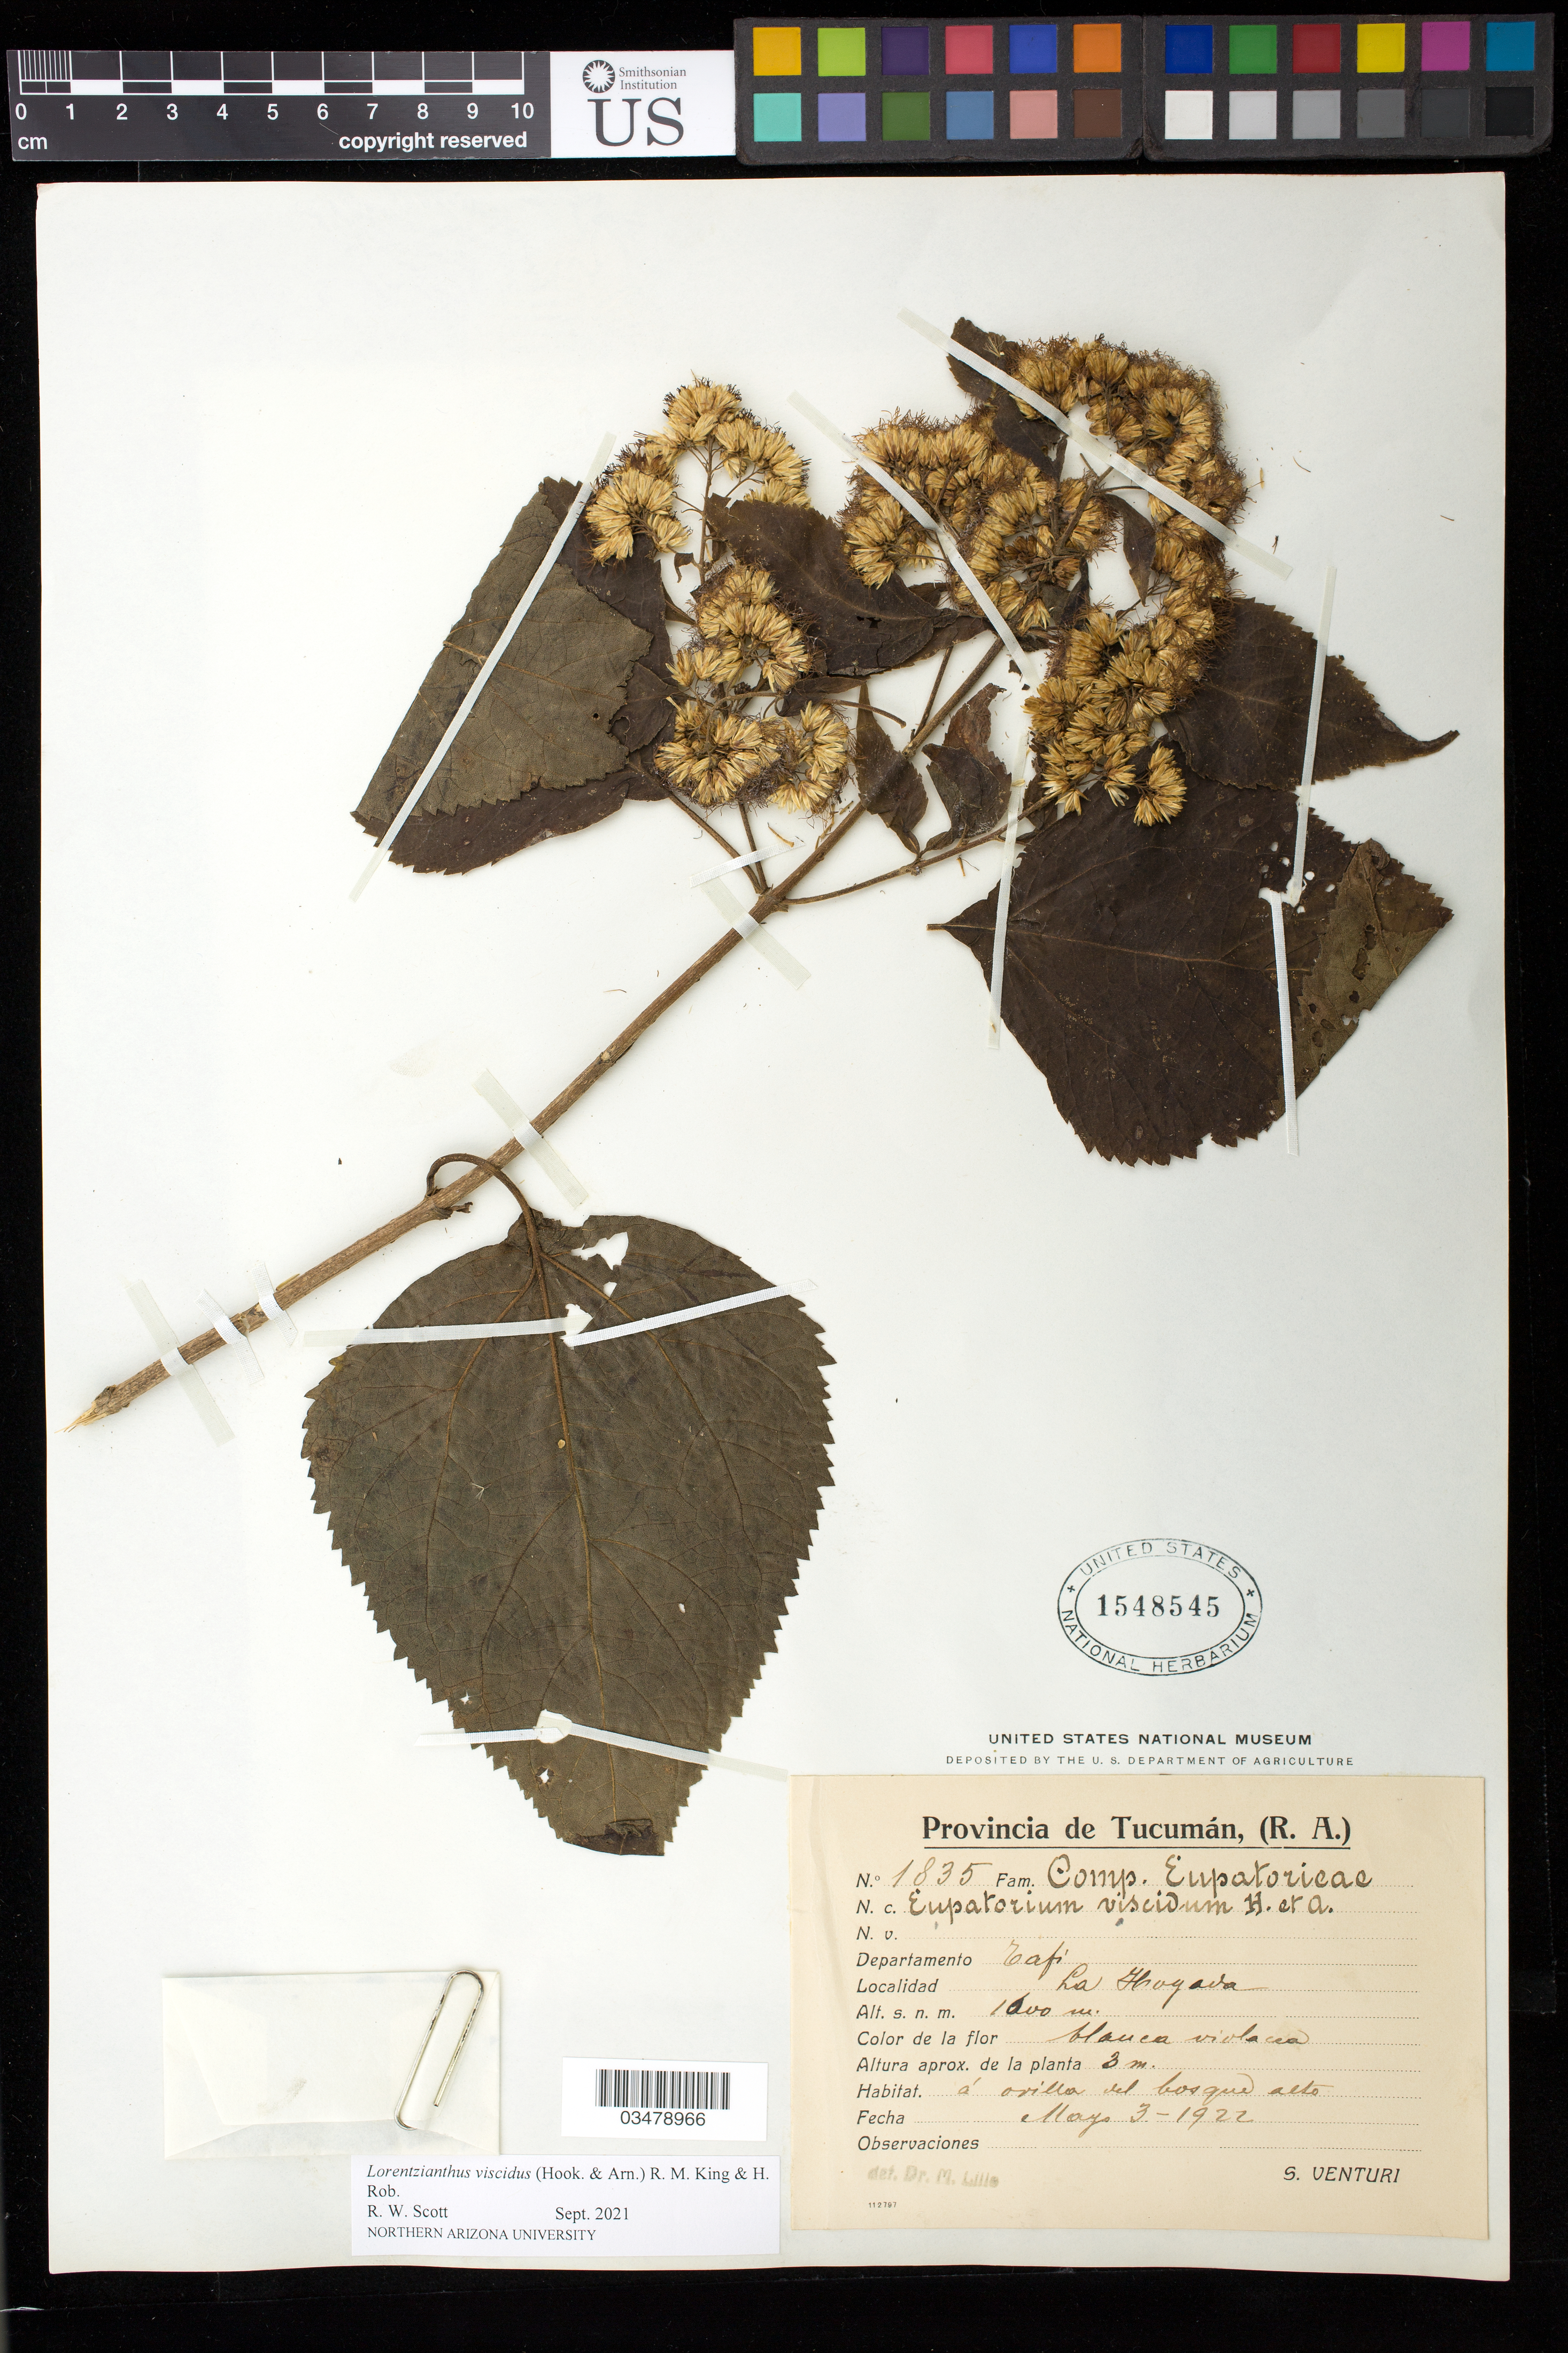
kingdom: Plantae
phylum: Tracheophyta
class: Magnoliopsida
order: Asterales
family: Asteraceae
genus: Lorentzianthus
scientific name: Lorentzianthus viscidus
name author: (Hook. & Arn.) R.M. King & H. Rob.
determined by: Scott, R. W.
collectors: S. Venturi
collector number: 1835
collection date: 1922-05-03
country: Argentina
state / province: Tucuman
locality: Departamento Tafi, La Hoyada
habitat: A ovilla vel bosque alto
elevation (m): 1200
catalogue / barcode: US 1548545